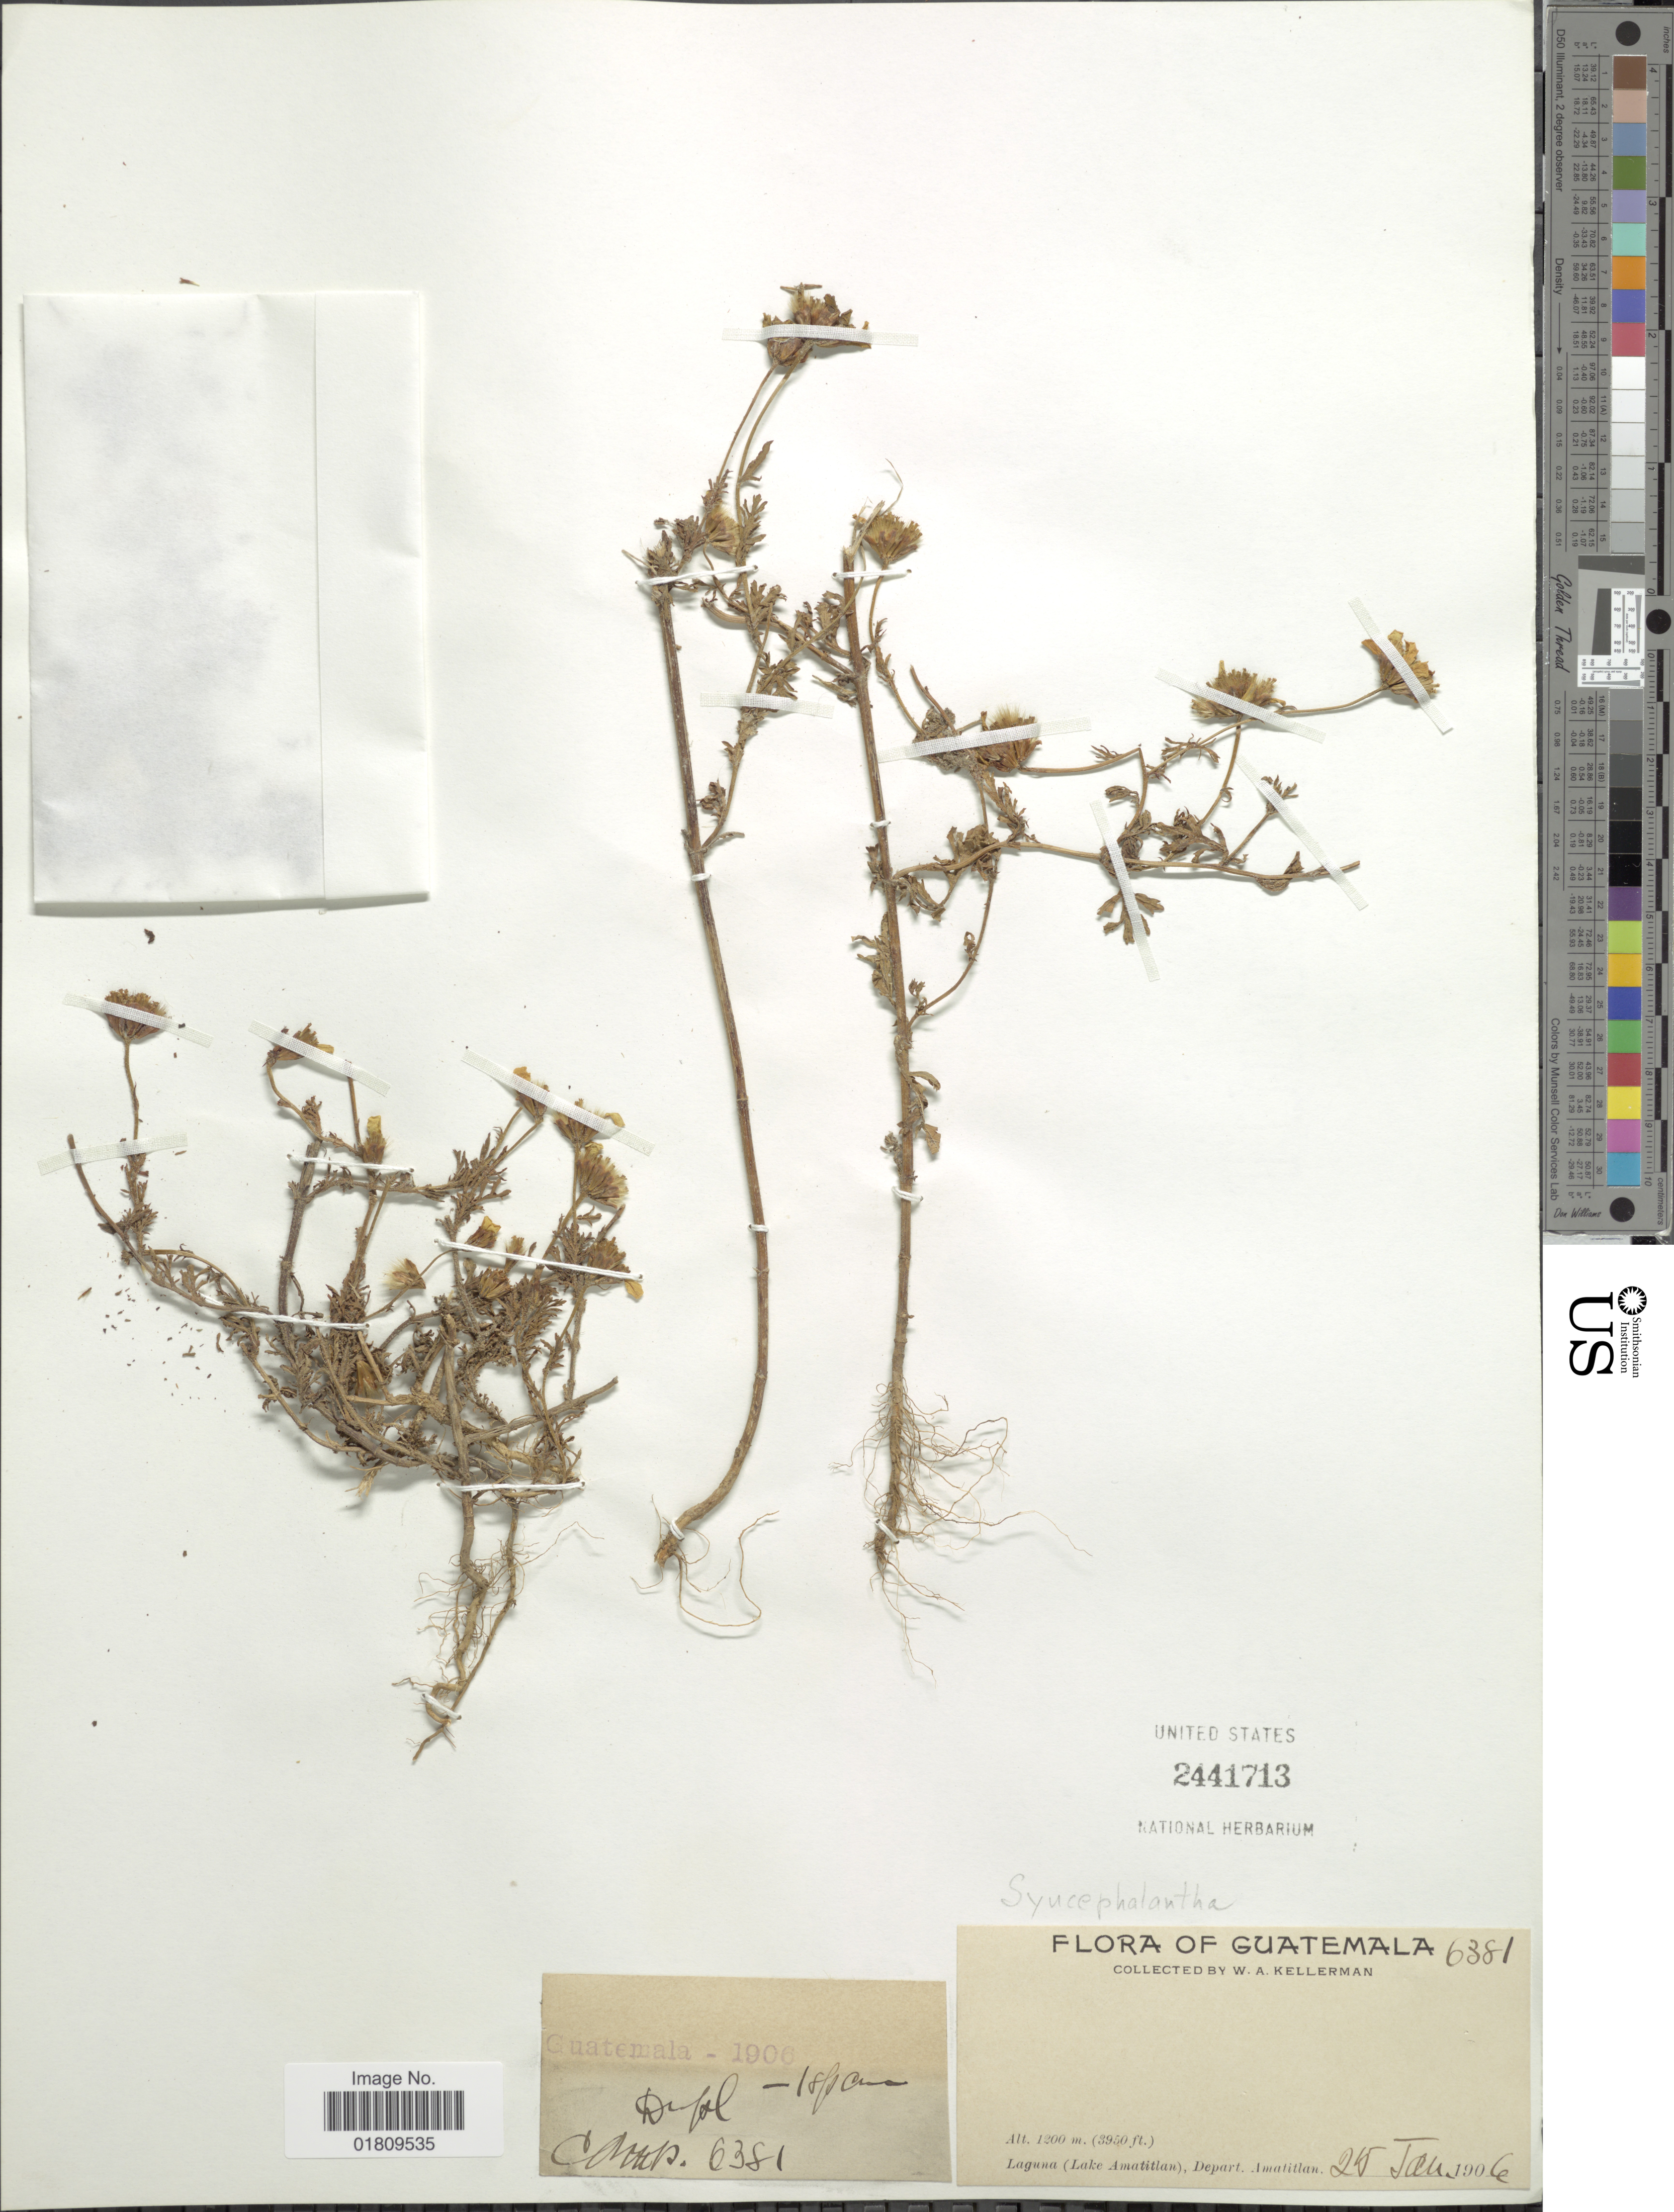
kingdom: Plantae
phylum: Tracheophyta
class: Magnoliopsida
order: Asterales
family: Asteraceae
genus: Dyssodia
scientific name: Dyssodia decipiens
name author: (Bartl.) M.C. Johnst. ex M.C. Johnst. & B.L. Turner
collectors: W. Kellerman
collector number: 6381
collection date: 1906-01-25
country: Guatemala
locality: Laguna (Lake Amatitlan), Depart. Amatitlan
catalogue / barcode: US 2441713